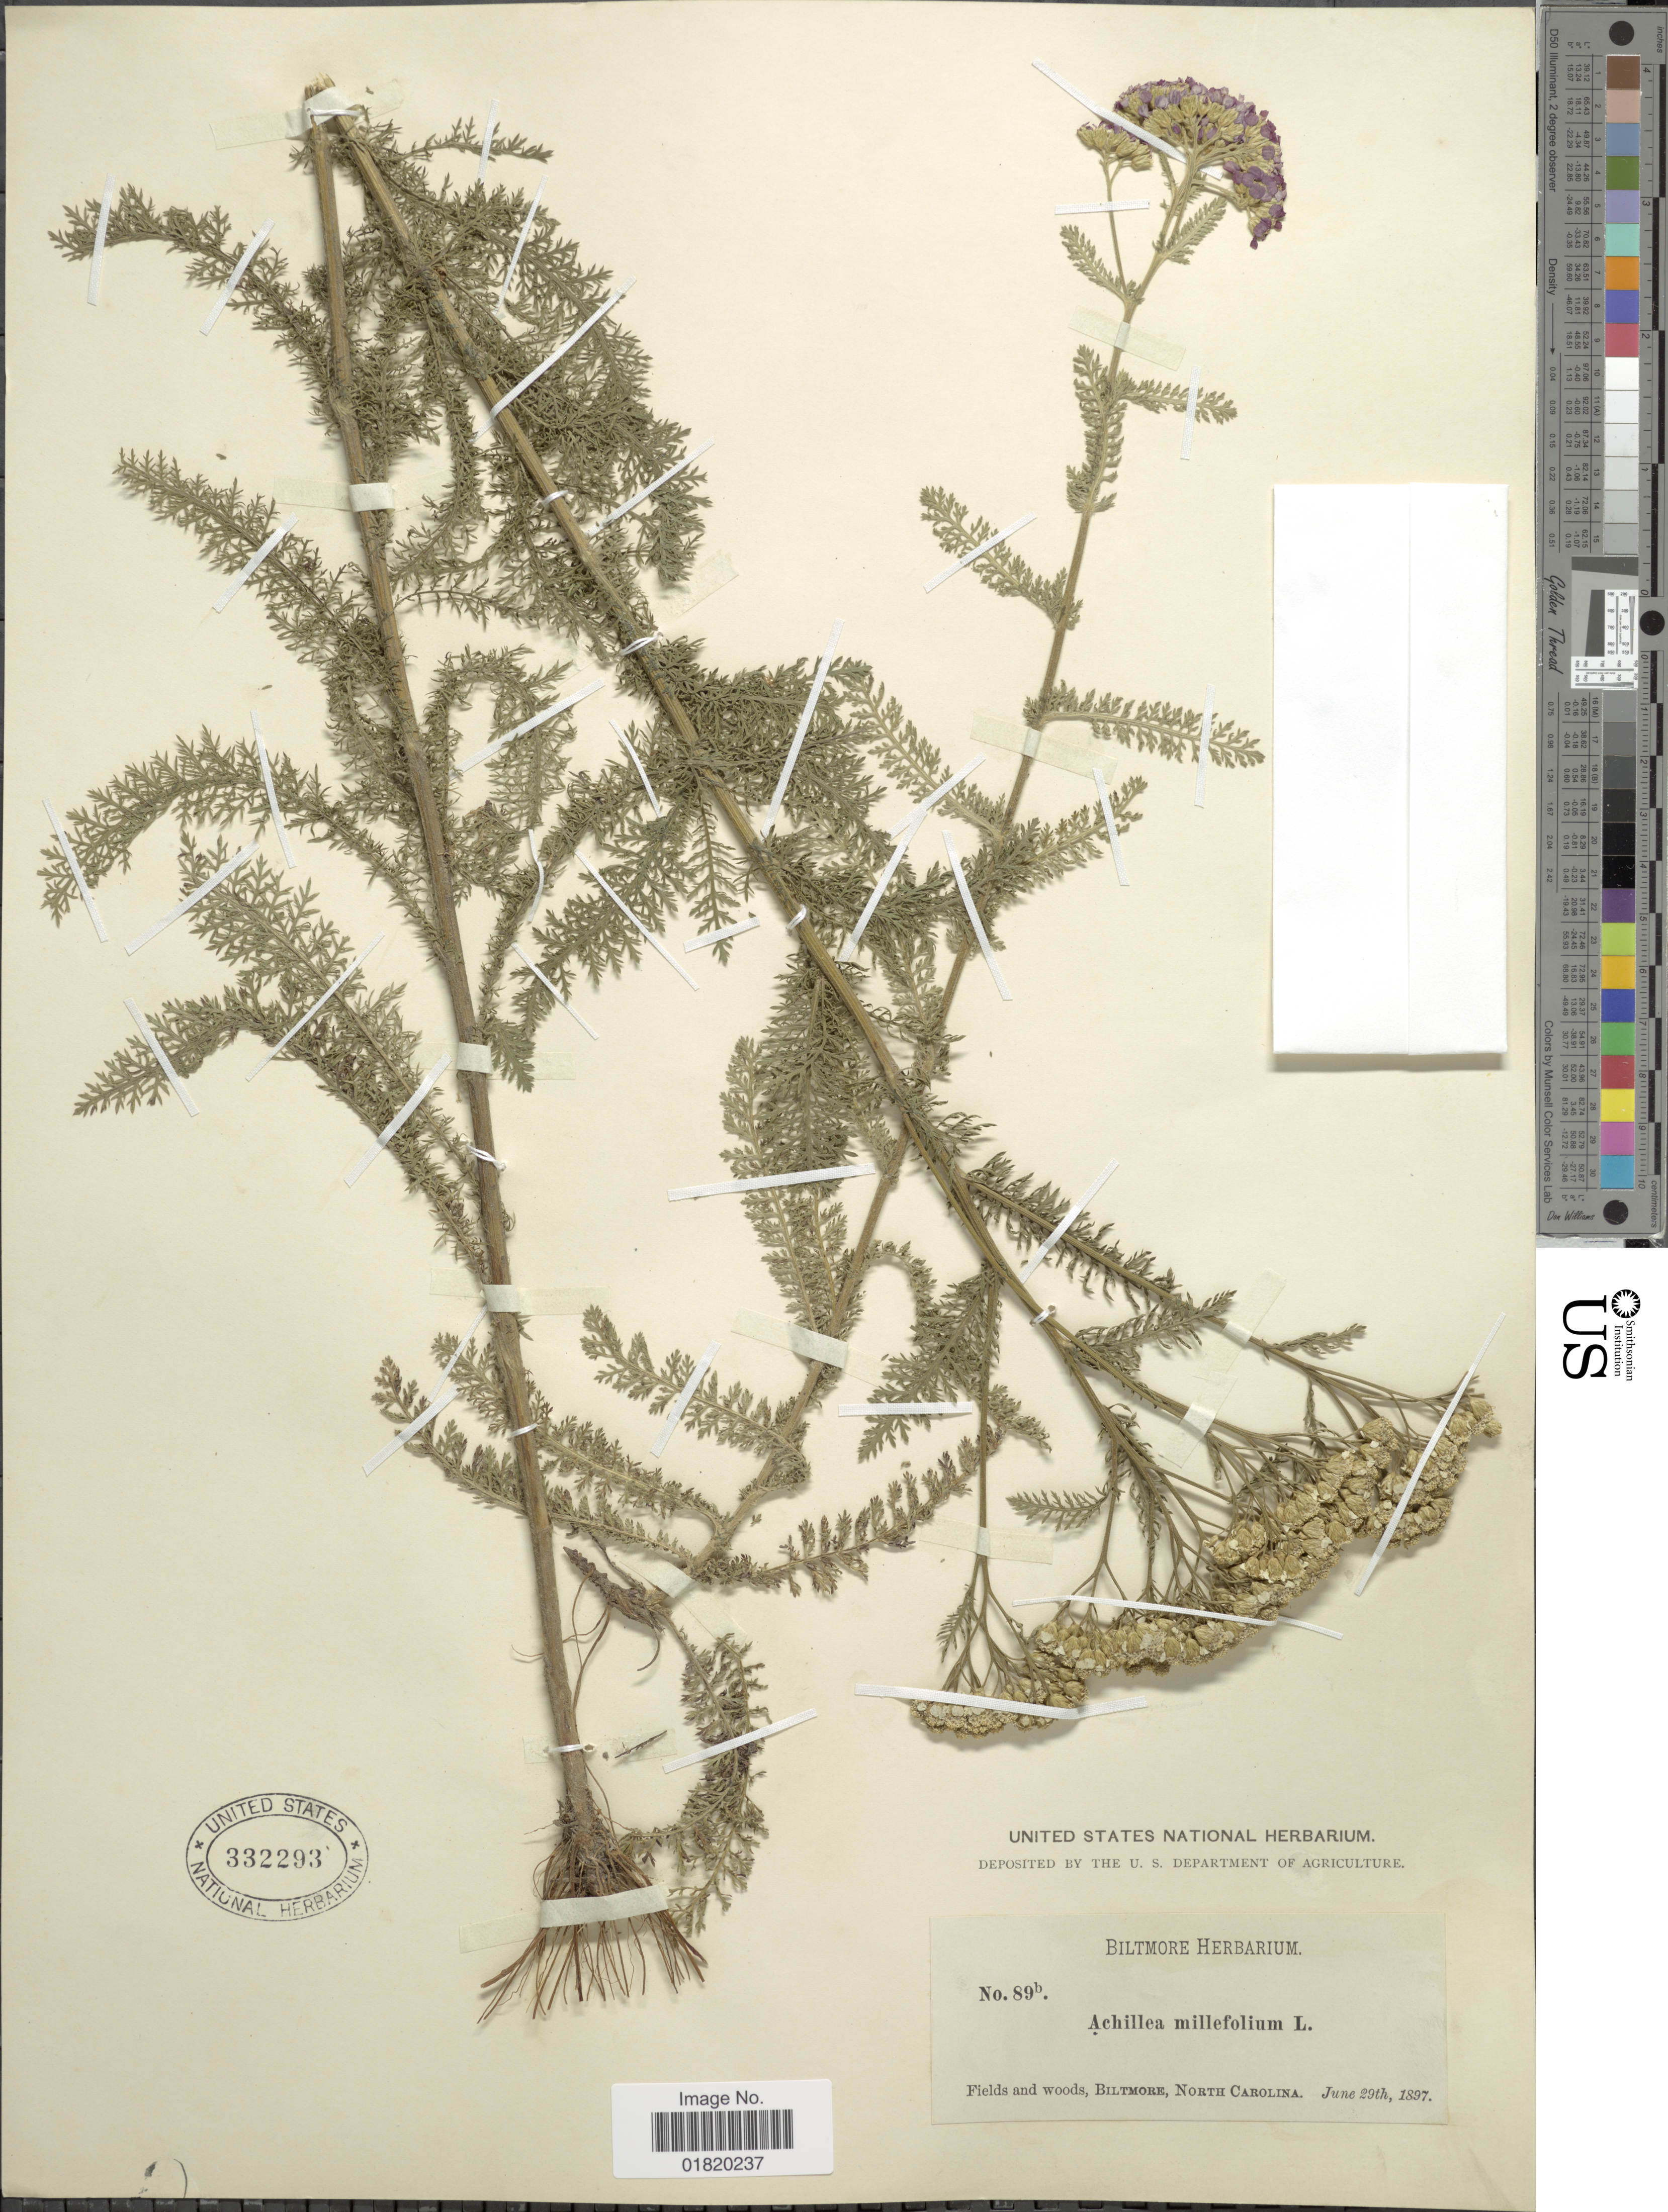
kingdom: Plantae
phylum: Tracheophyta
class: Magnoliopsida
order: Asterales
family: Asteraceae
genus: Achillea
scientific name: Achillea millefolium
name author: L.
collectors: ex herb. Biltmore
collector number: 89b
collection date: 1897-06-29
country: United States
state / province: North Carolina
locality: Biltmore, N.C.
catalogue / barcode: US 332293